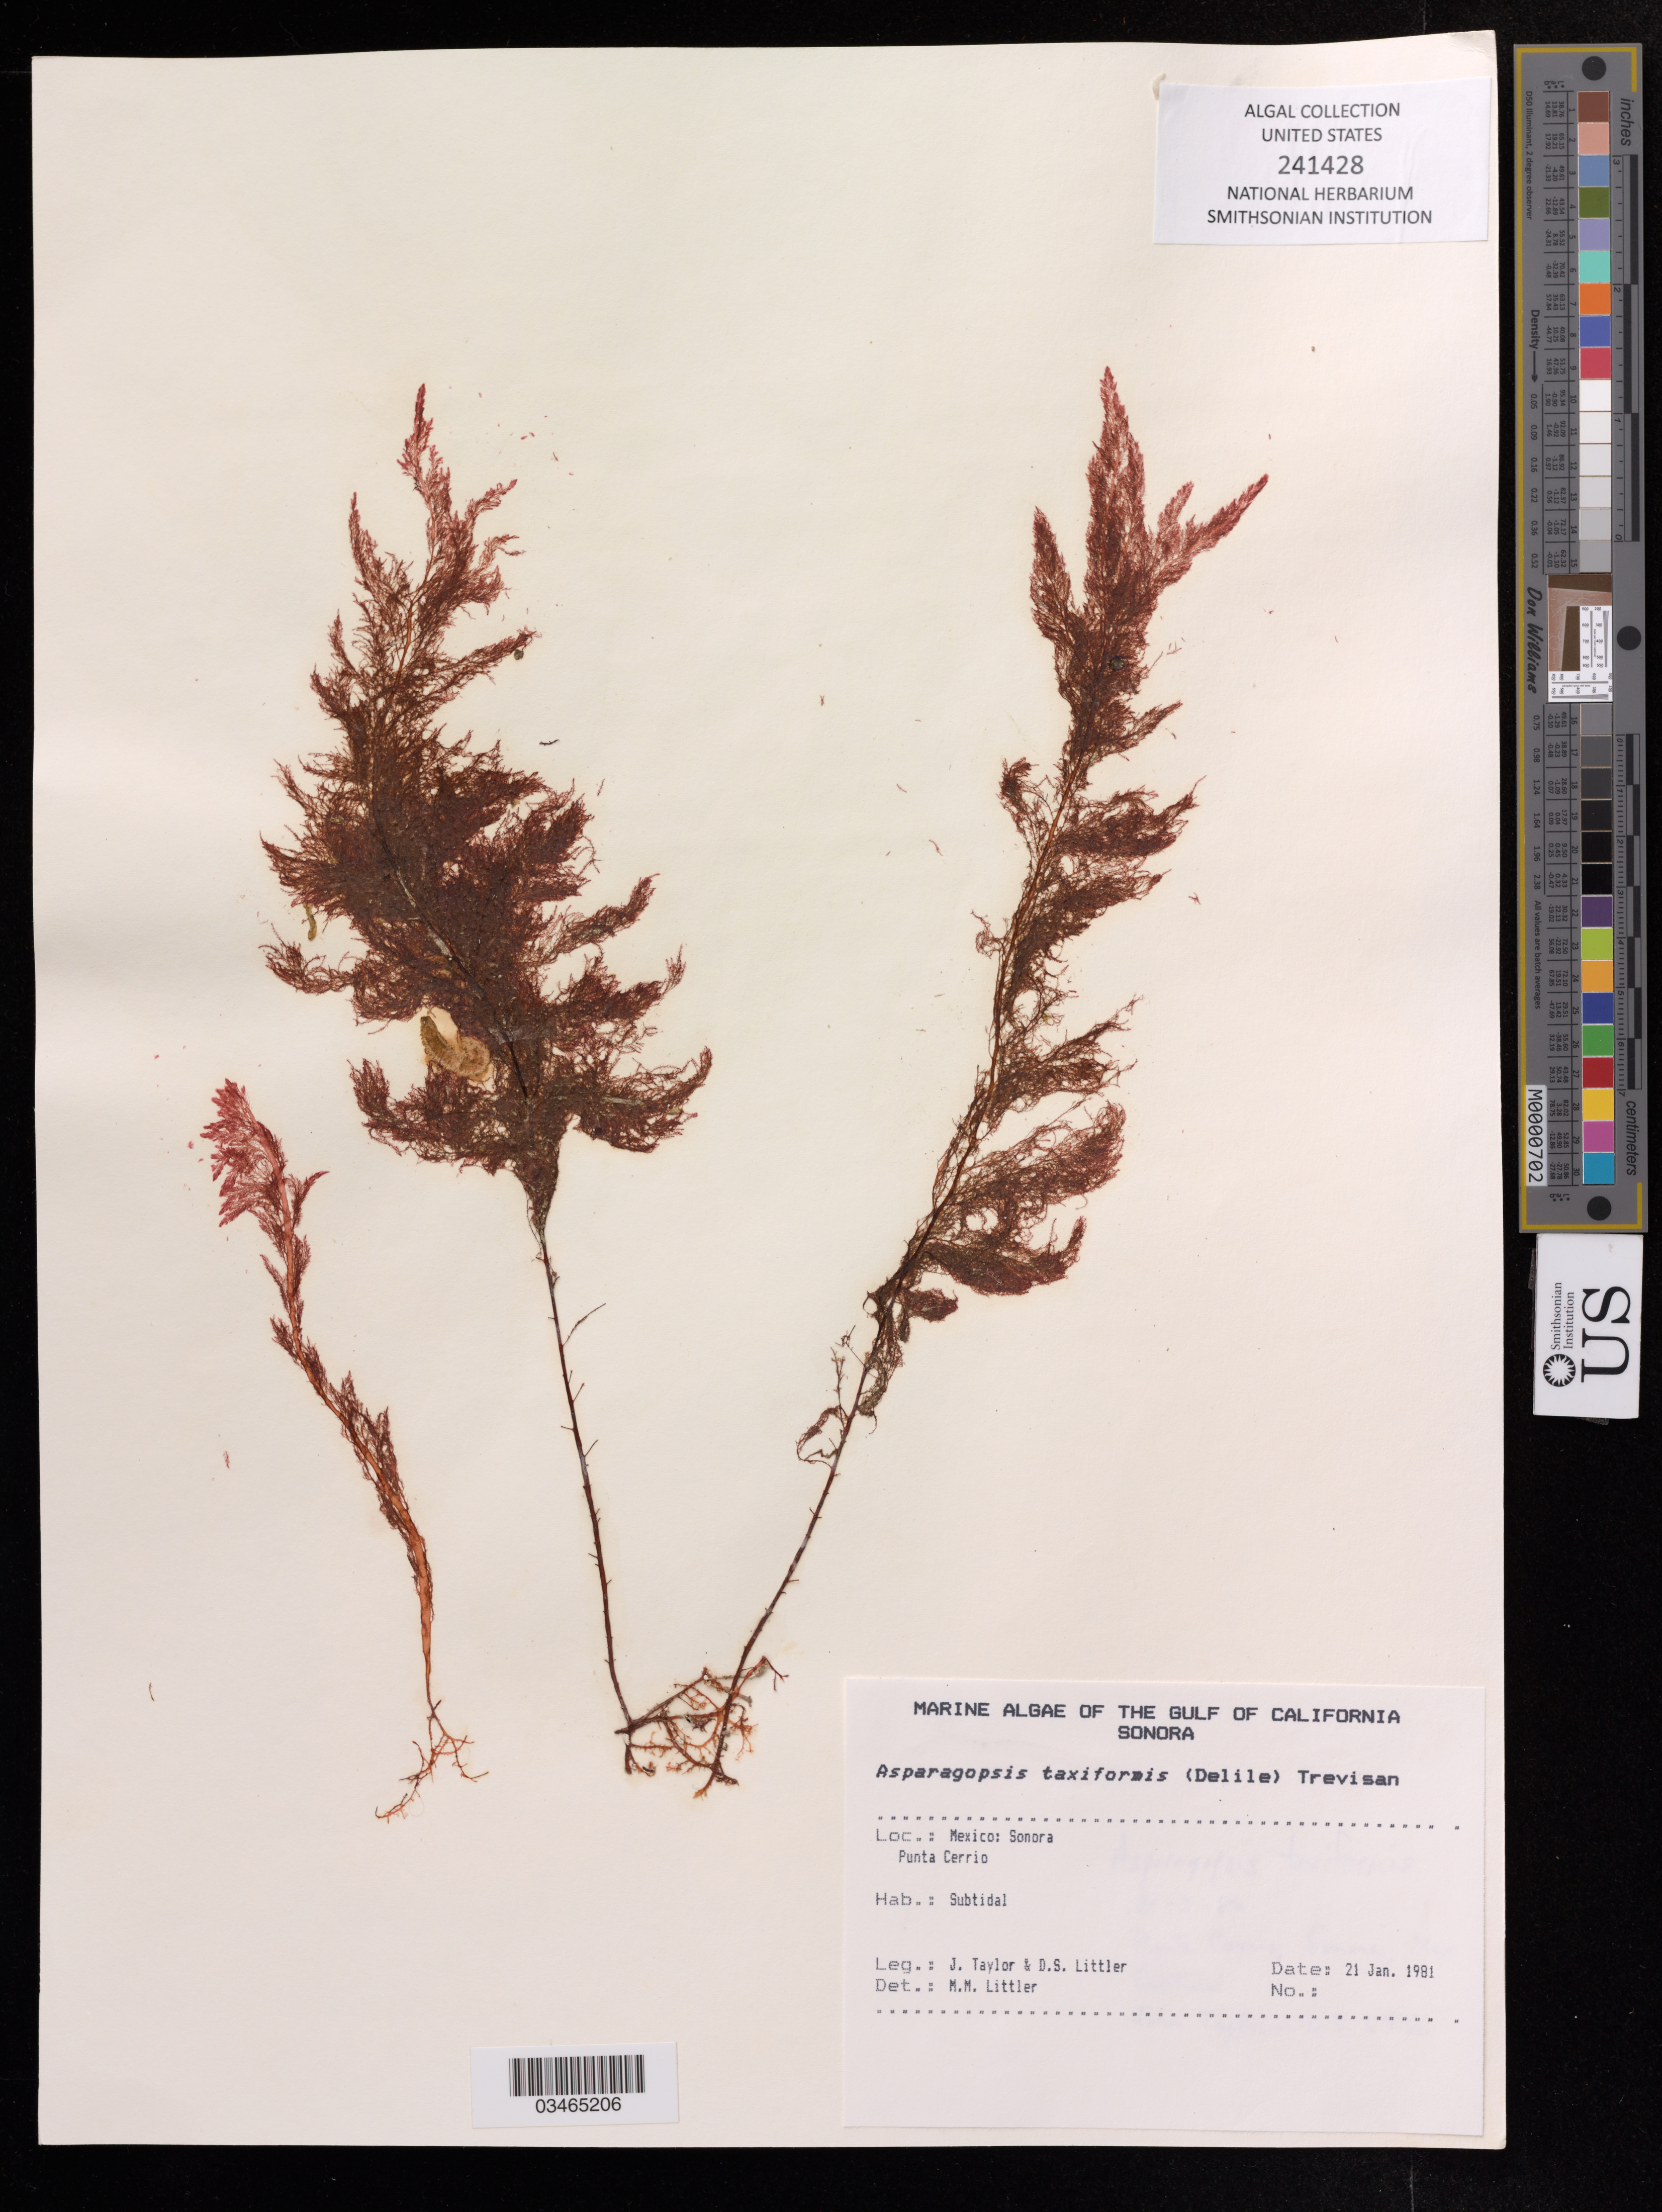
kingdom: Plantae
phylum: Rhodophyta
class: Florideophyceae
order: Bonnemaisoniales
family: Bonnemaisoniaceae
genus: Asparagopsis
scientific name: Asparagopsis taxiformis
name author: (Delile) Trevis.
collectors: J. Taylor & D. S. Littler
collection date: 1981-01-21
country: Mexico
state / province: Sonora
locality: Gulf of California. Punta Cerrio.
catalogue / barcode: US 241428